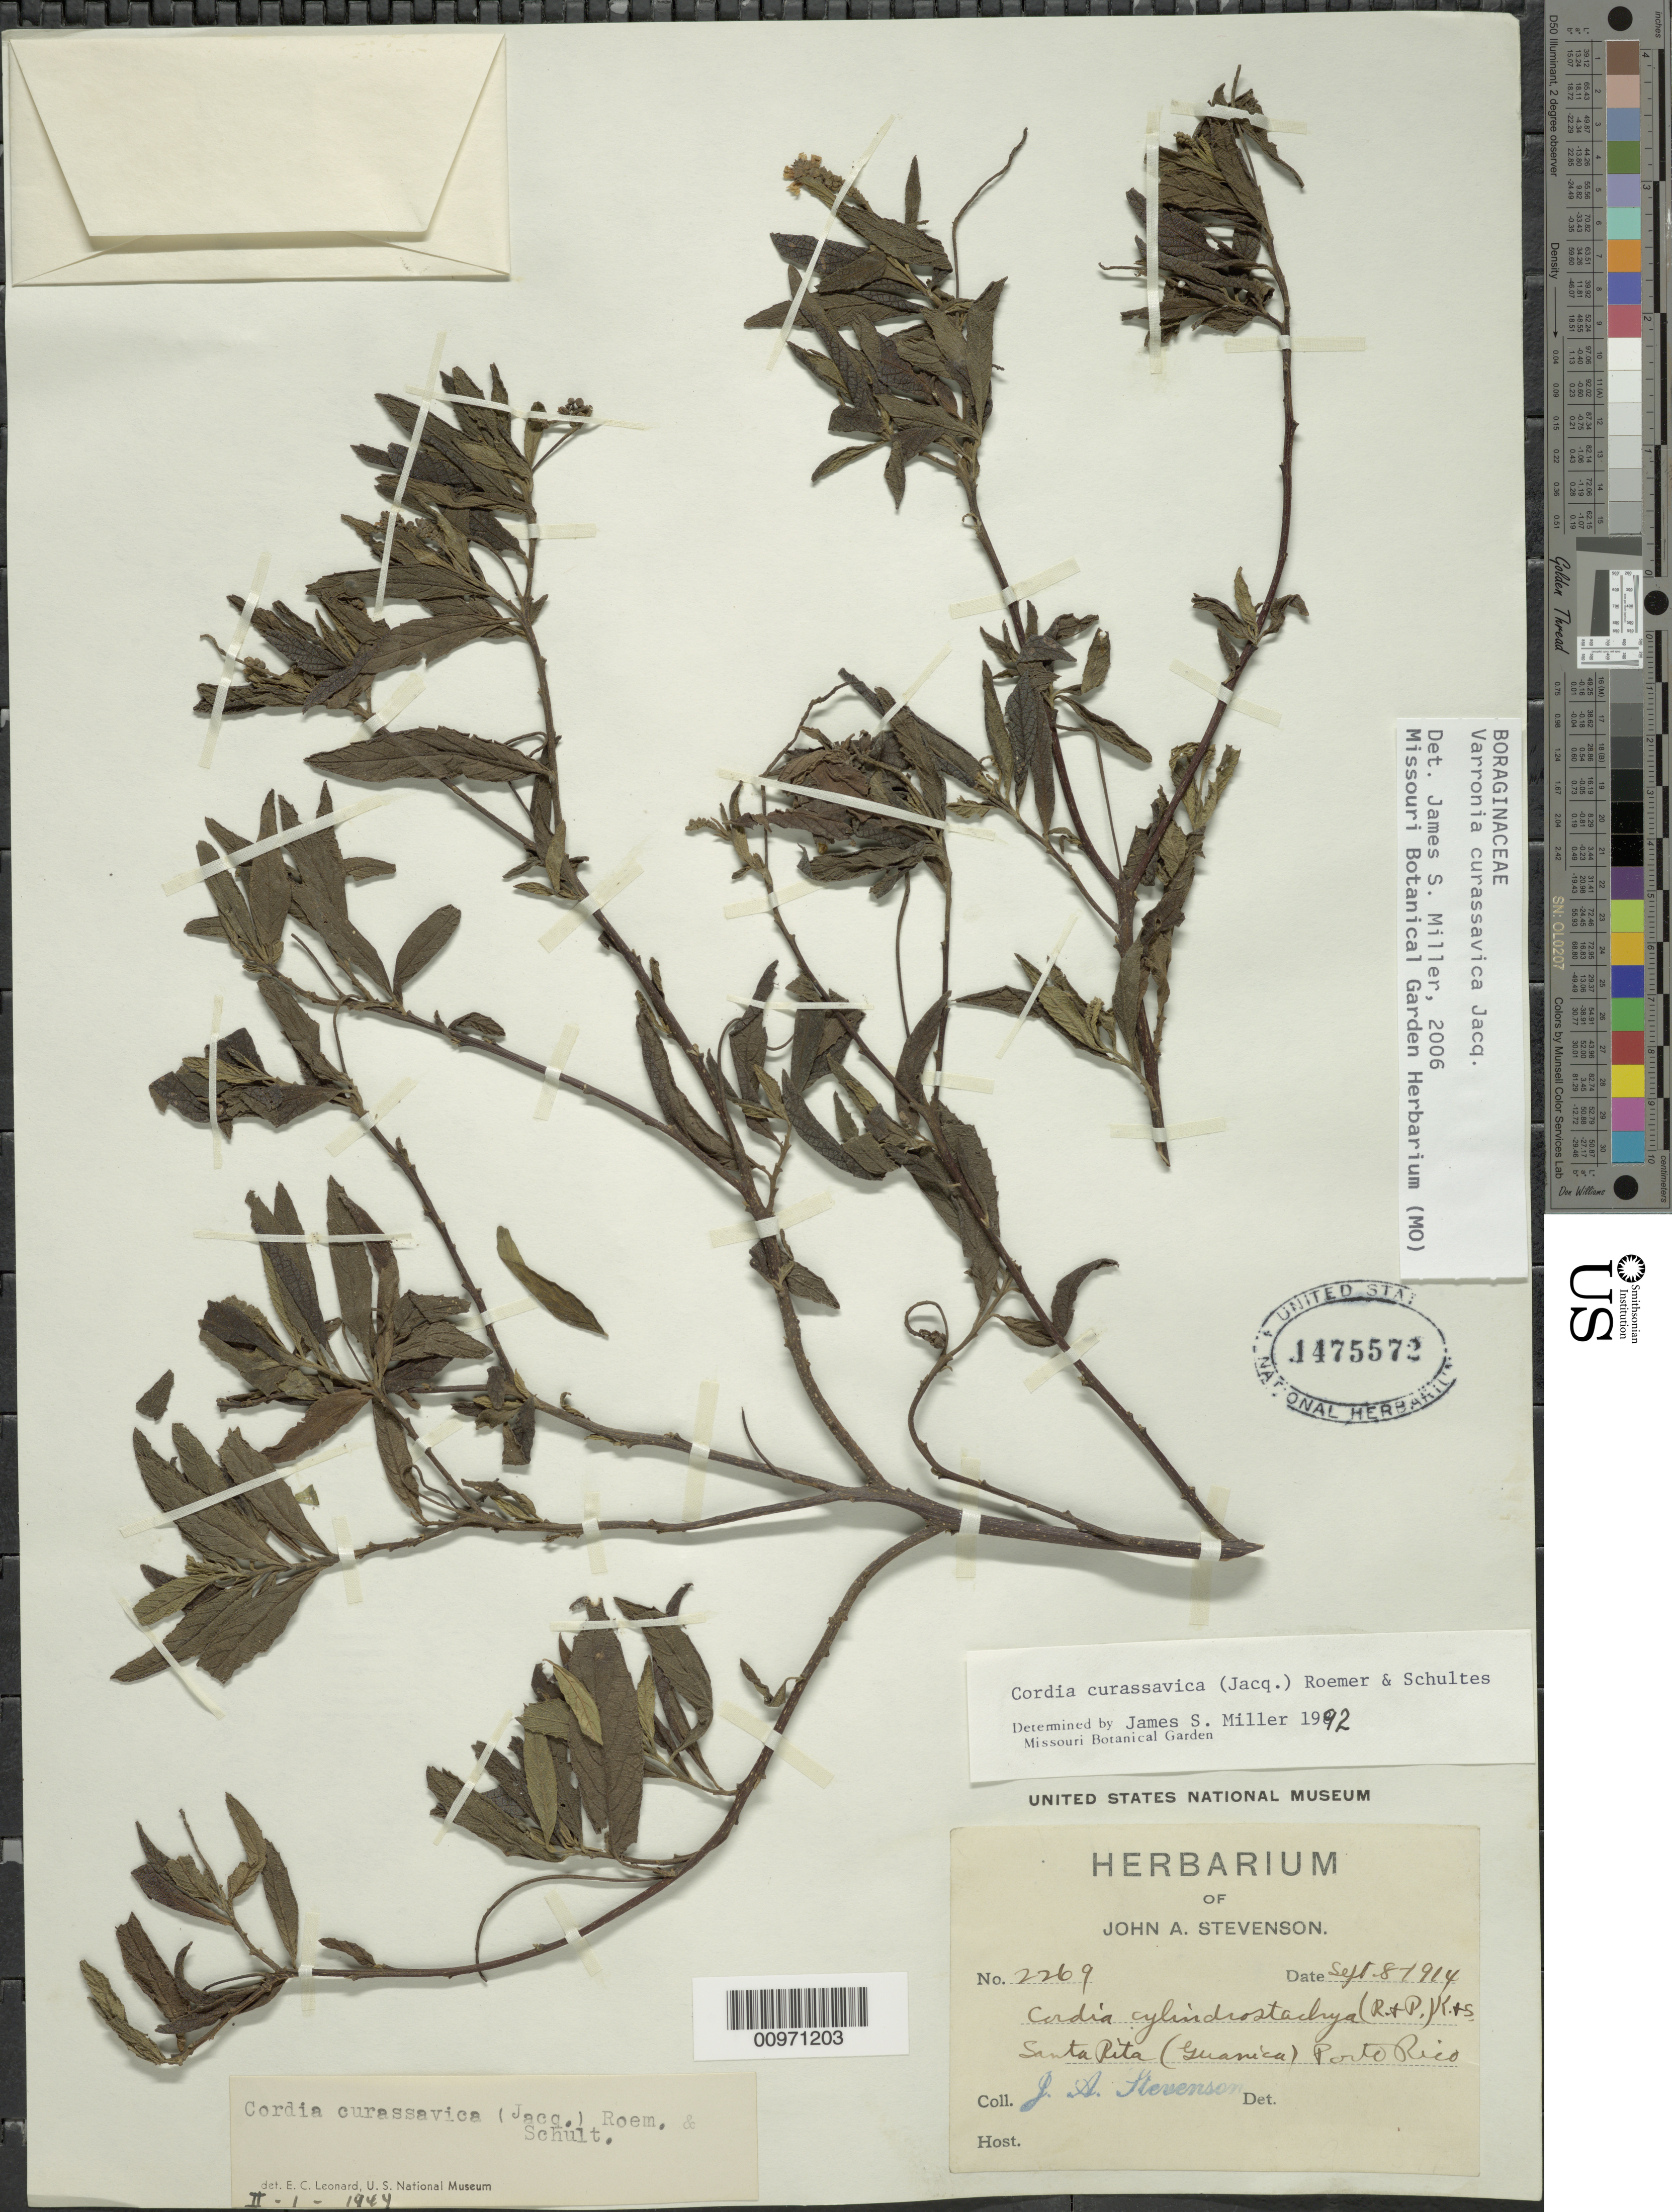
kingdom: Plantae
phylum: Tracheophyta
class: Magnoliopsida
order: Boraginales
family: Cordiaceae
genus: Varronia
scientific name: Varronia curassavica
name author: Jacq.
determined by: Miller, James S., (MO), Missouri Botanical Garden (UNITED STATES)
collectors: J. Stevenson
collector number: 2269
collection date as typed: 08 Sep 1914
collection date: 1914-09-08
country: Puerto Rico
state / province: Guánica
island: Puerto Rico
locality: Santa Rita (Guanica)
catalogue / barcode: US 1475572